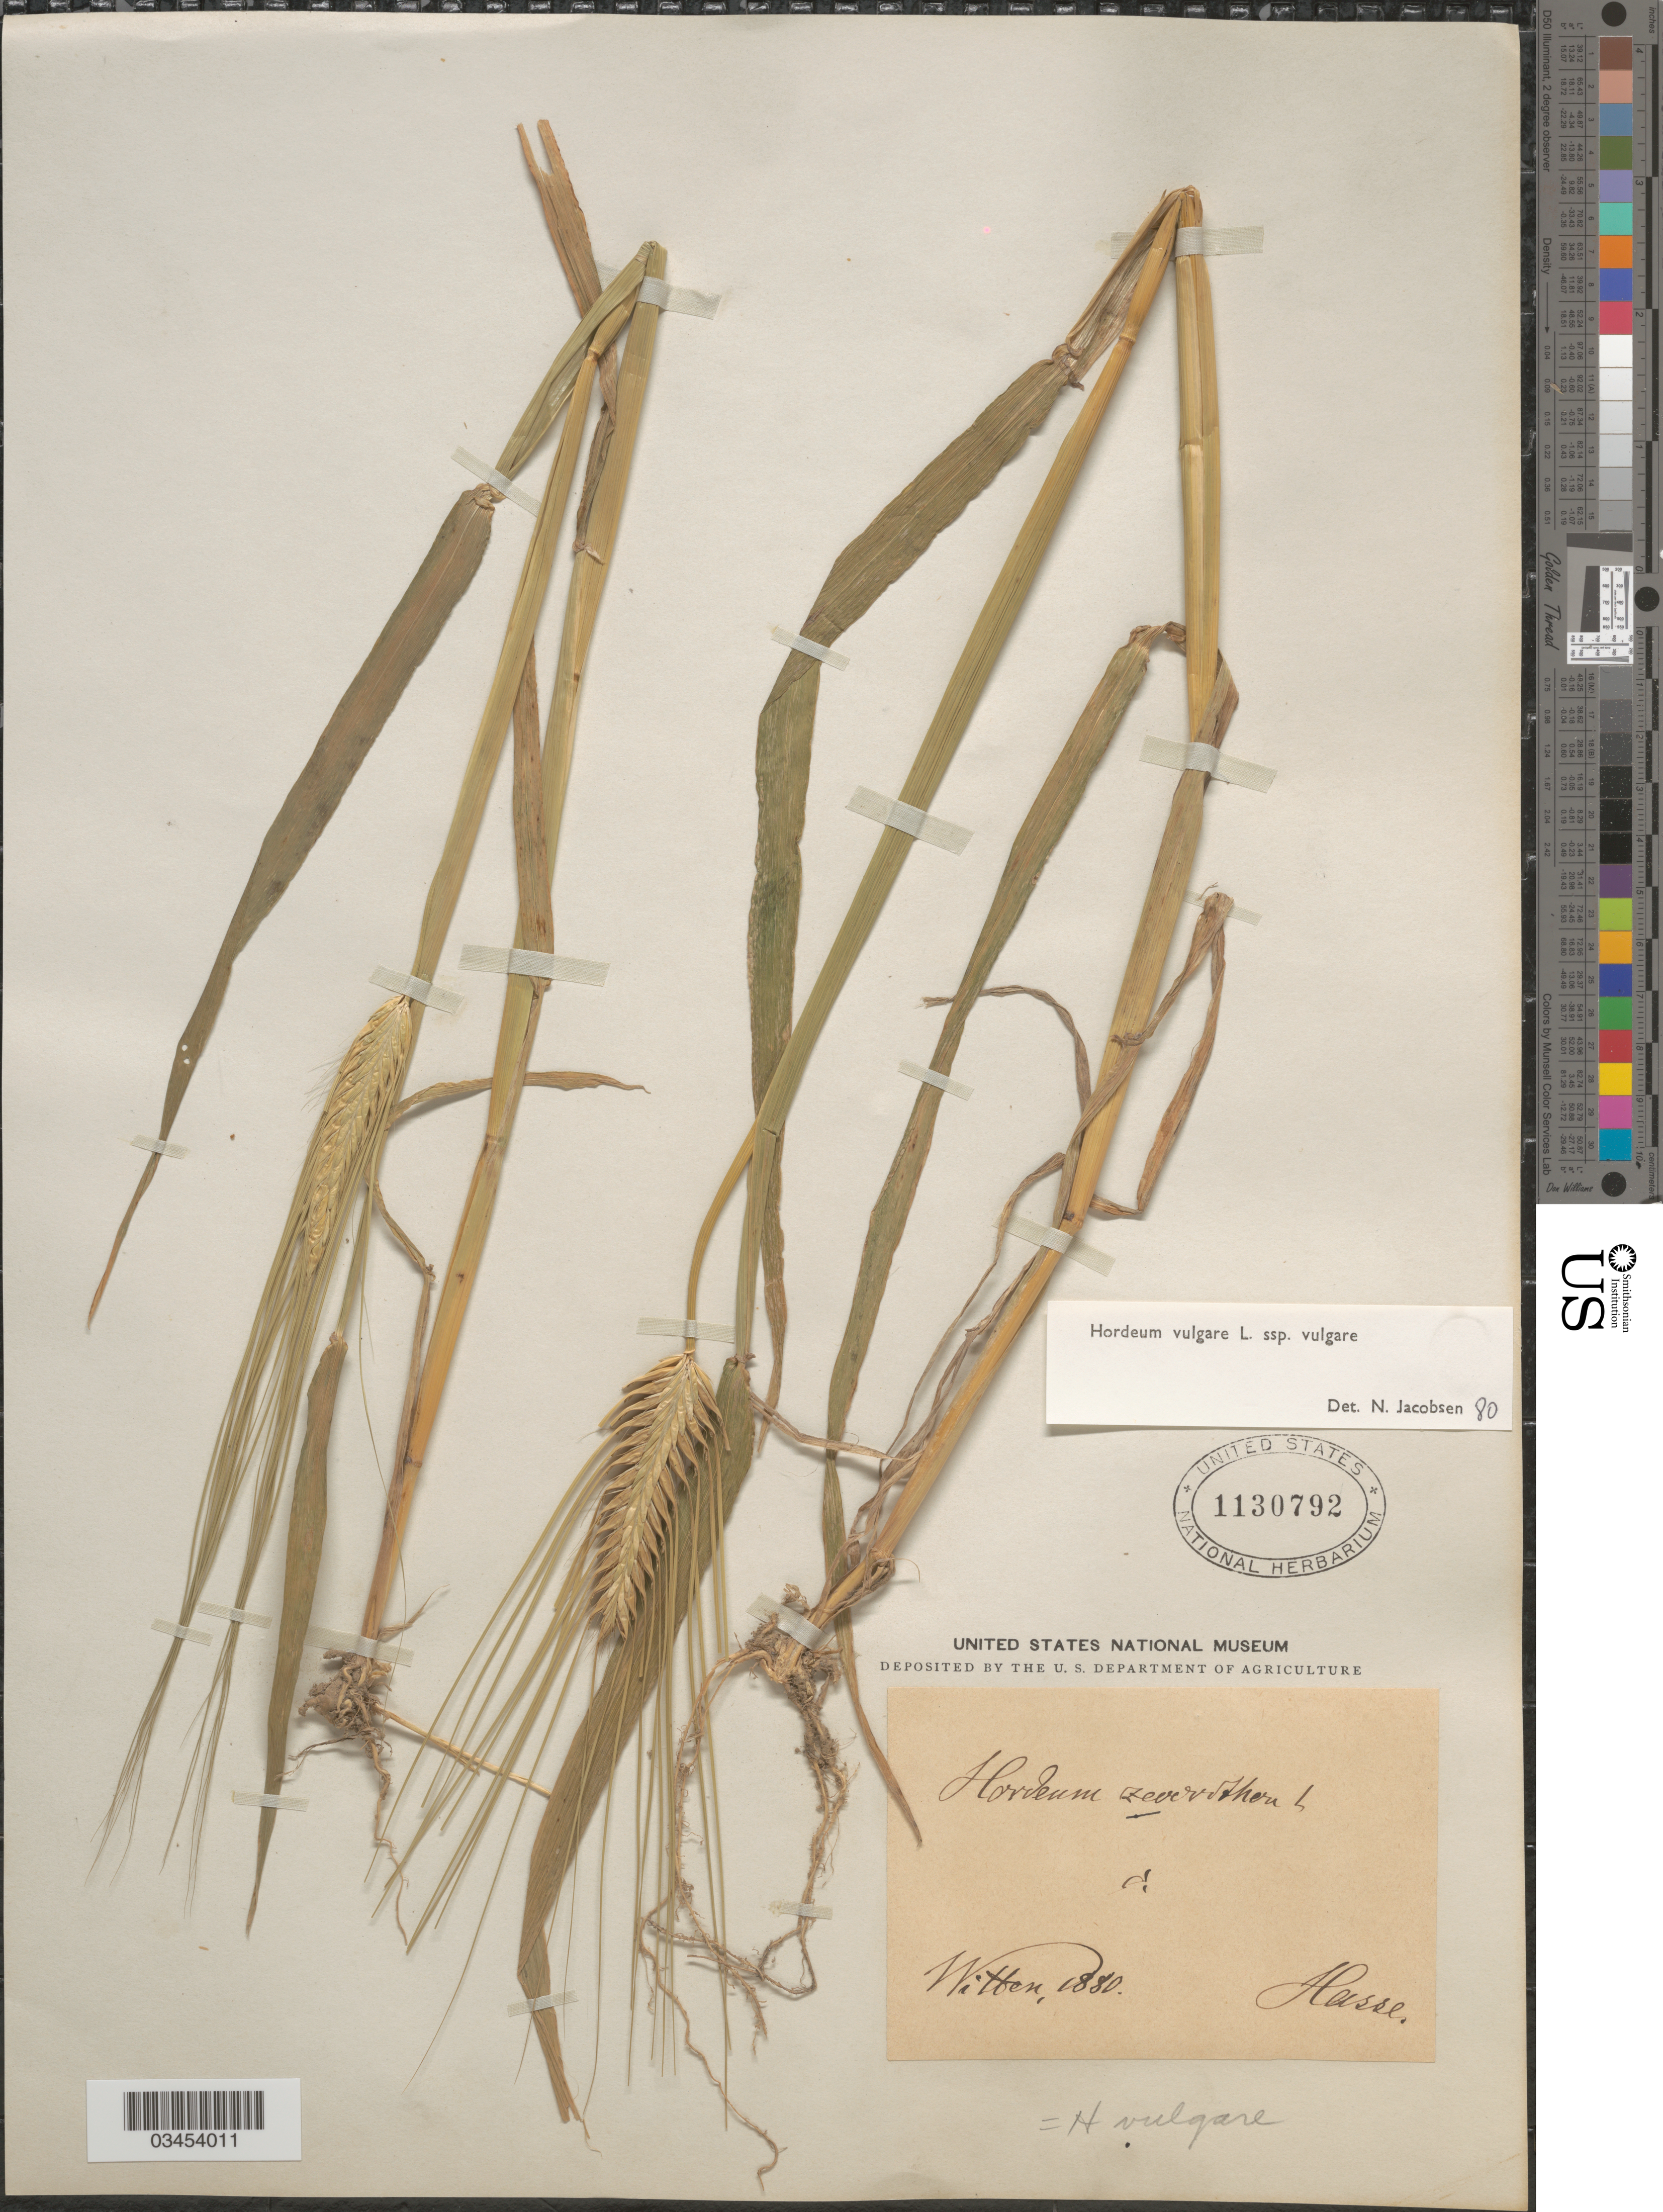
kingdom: Plantae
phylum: Tracheophyta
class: Liliopsida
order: Poales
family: Poaceae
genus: Hordeum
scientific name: Hordeum vulgare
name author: L.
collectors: -. Hasse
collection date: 1880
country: Germany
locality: Witten.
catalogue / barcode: US 1130792